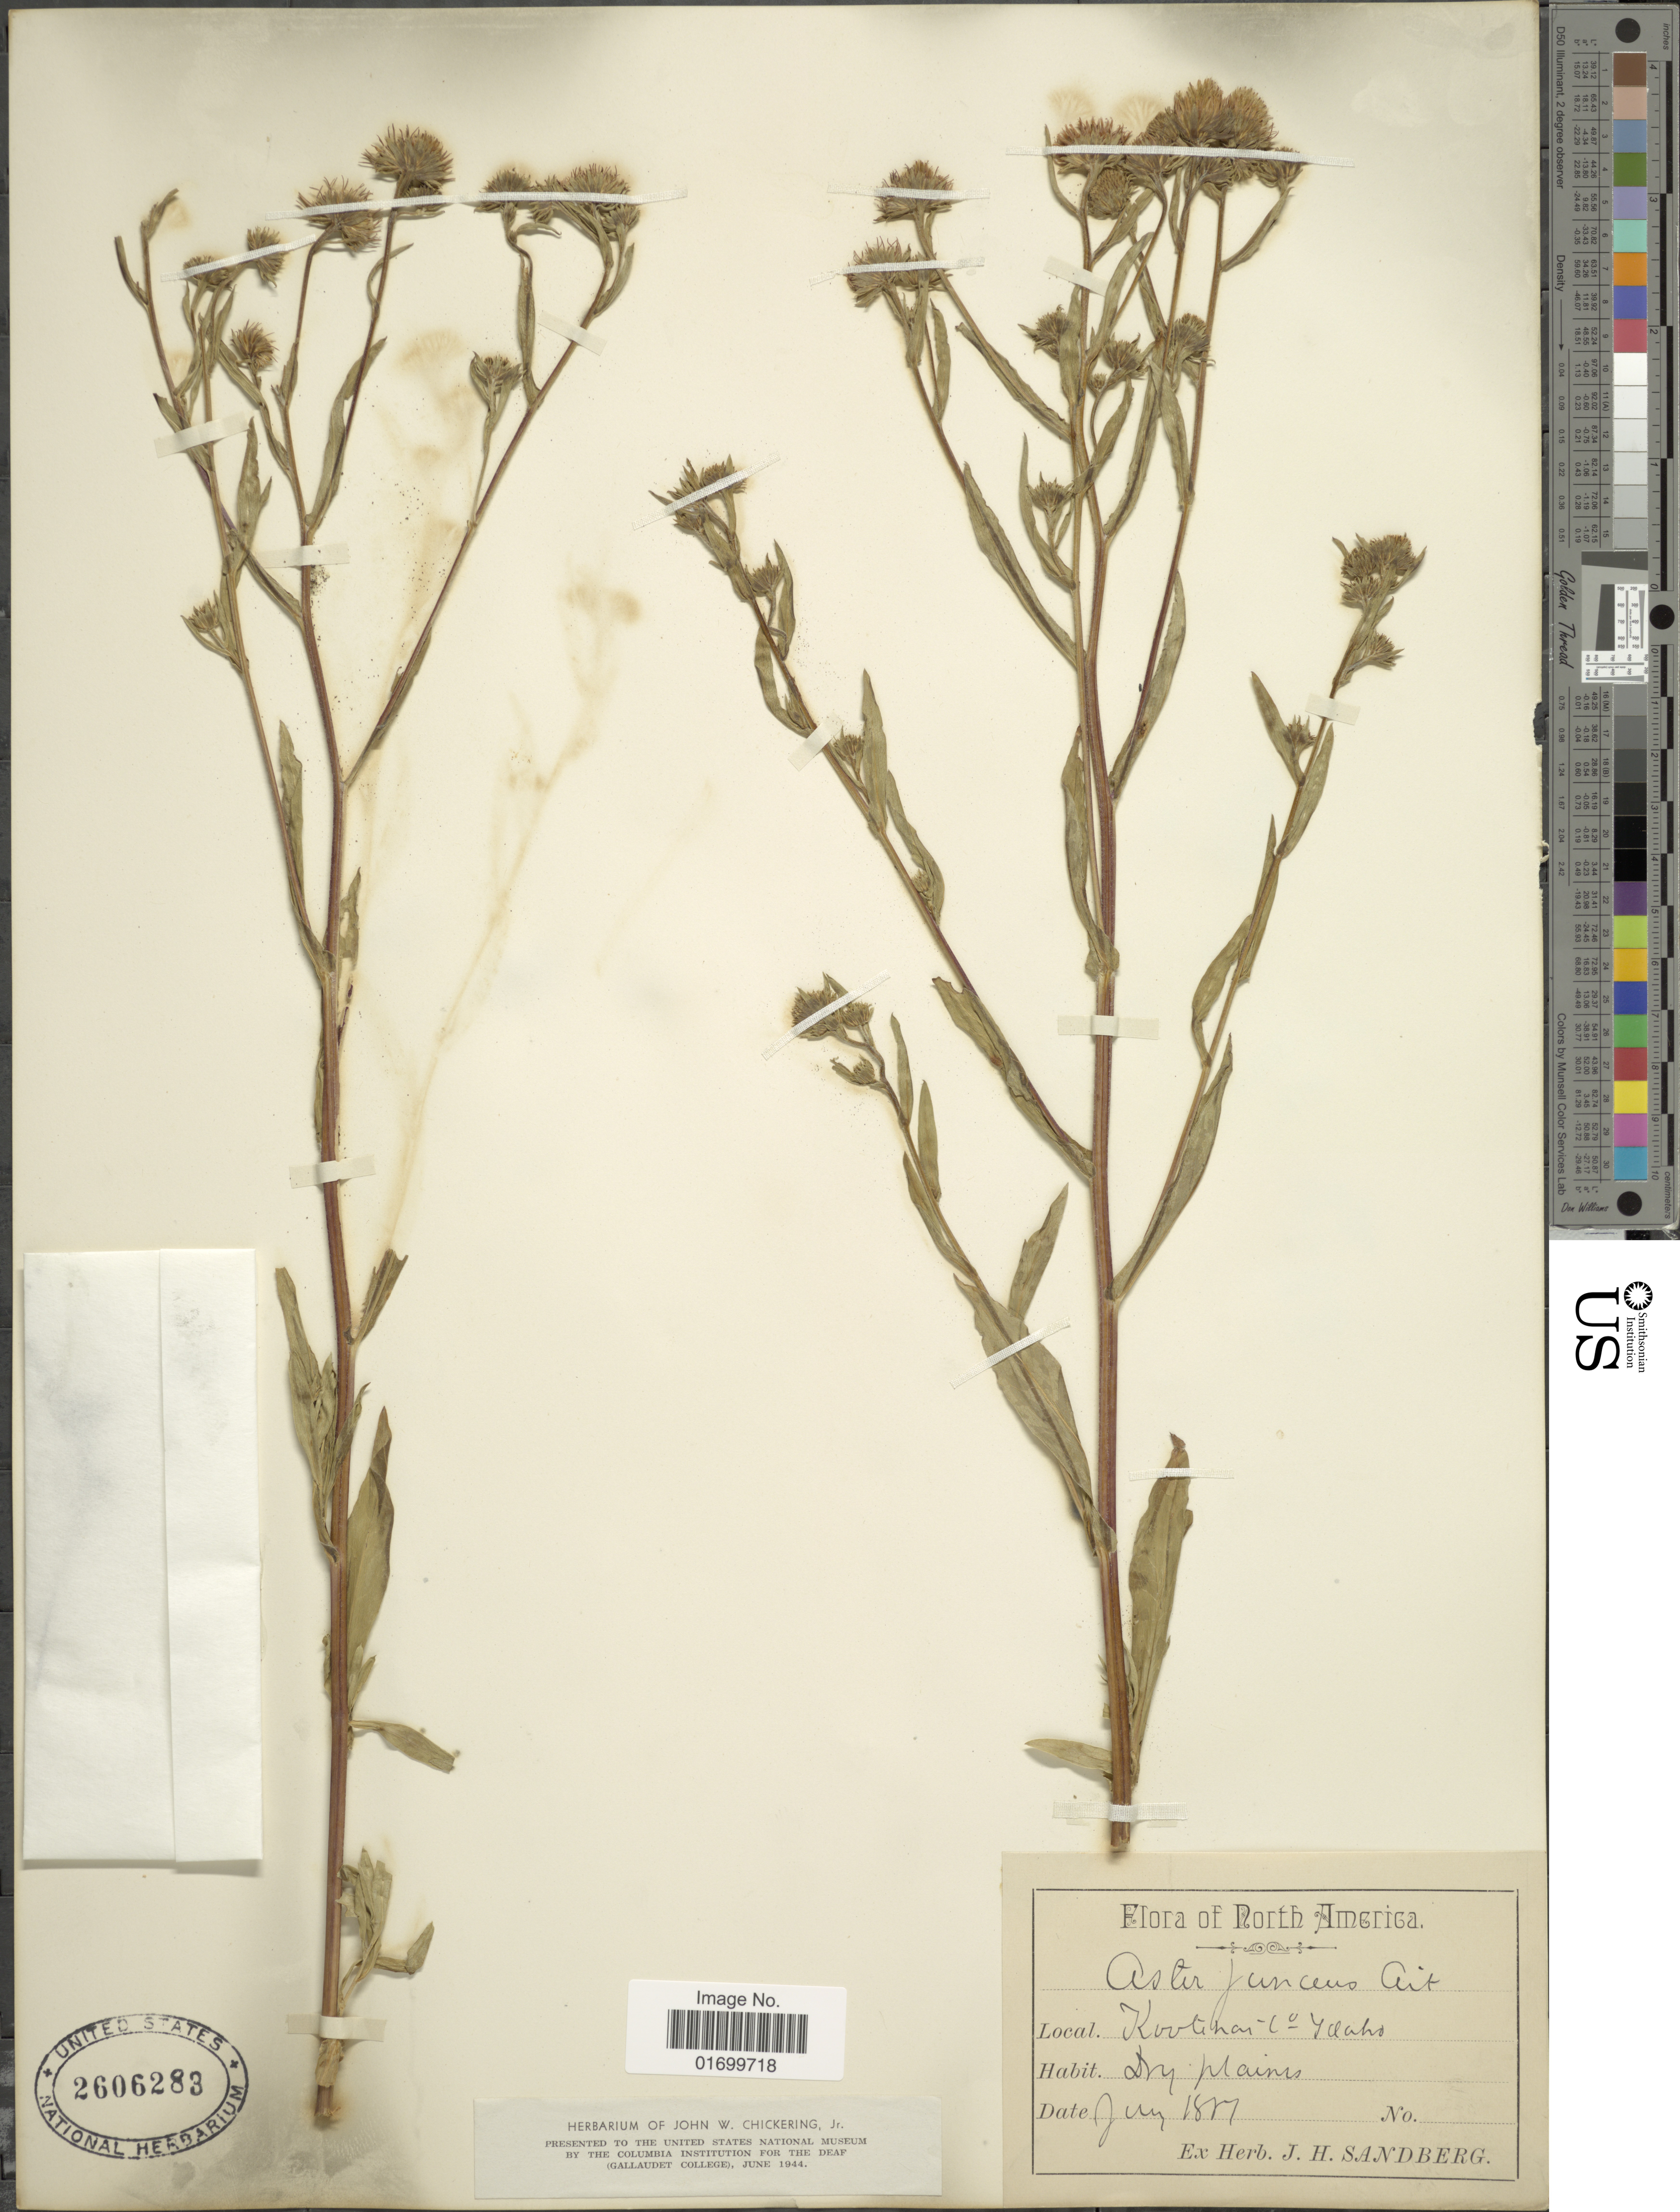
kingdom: Plantae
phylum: Tracheophyta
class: Magnoliopsida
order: Asterales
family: Asteraceae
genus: Symphyotrichum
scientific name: Symphyotrichum boreale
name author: (Torr. & A. Gray) Á. Löve & D. Löve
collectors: ex. herb. J. H. Sandberg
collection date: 1801-07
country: United States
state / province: Idaho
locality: Kootenai Co.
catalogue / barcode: US 2606283